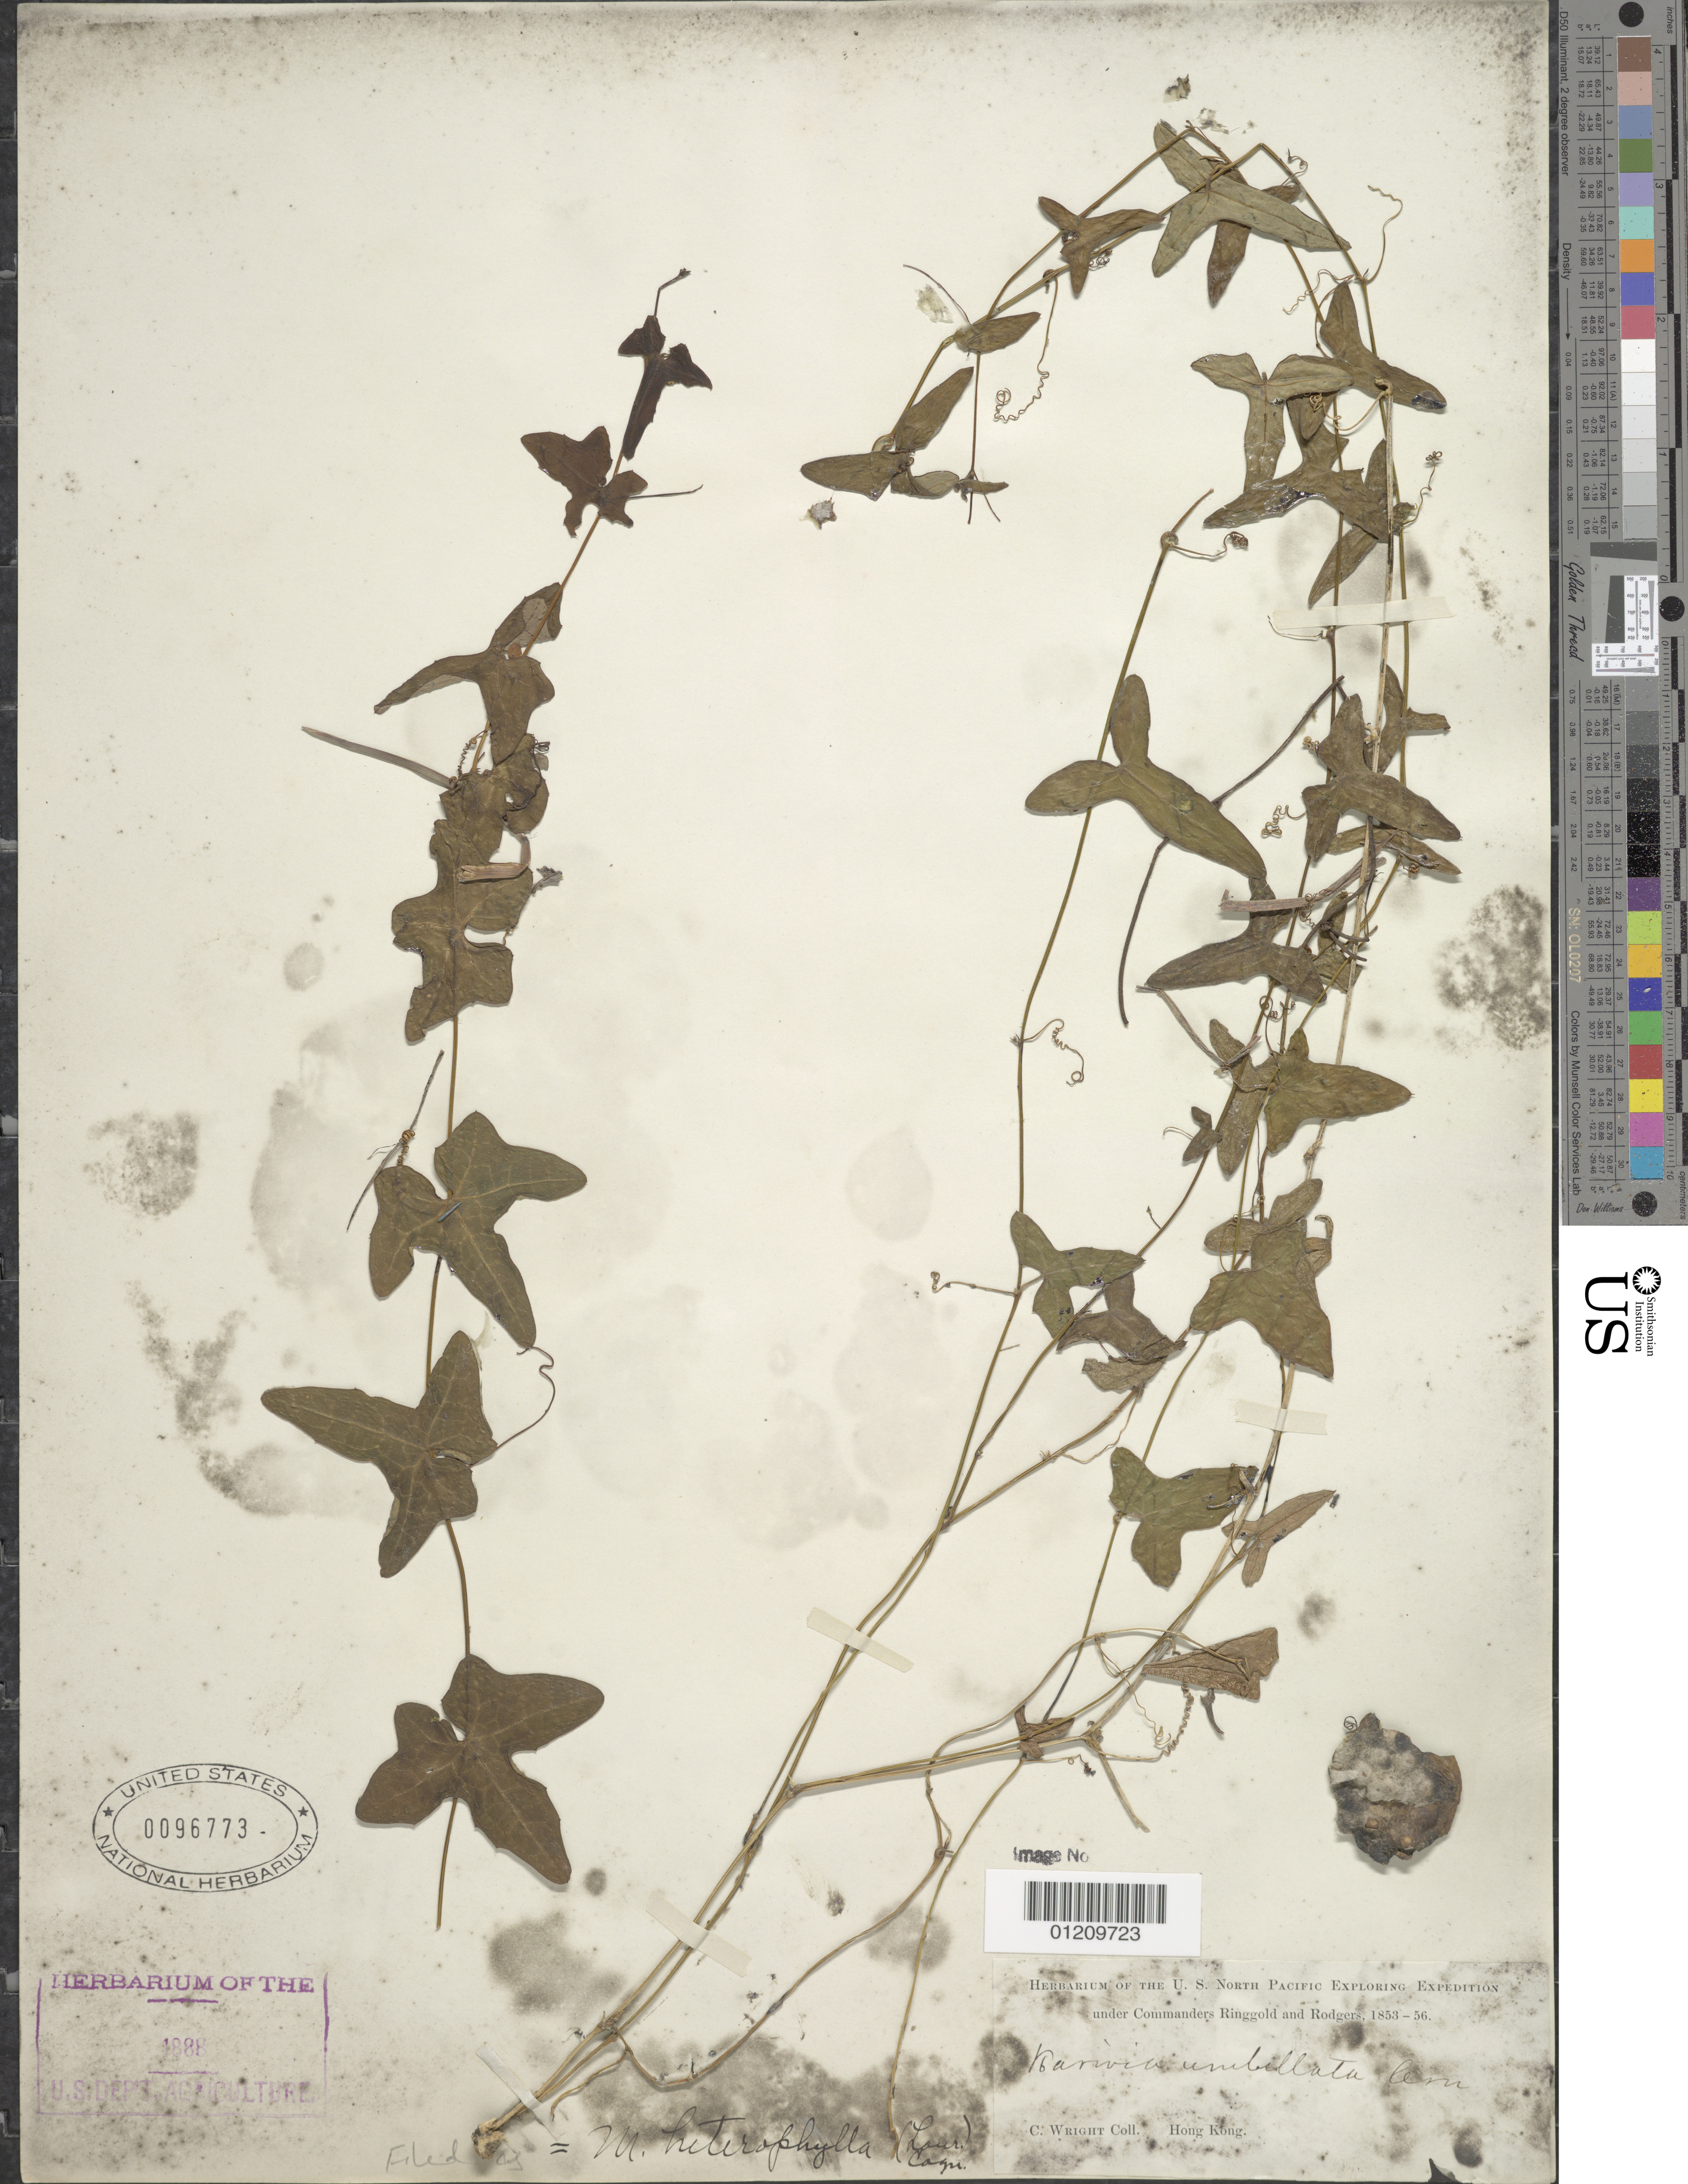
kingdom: Plantae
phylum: Tracheophyta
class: Magnoliopsida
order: Cucurbitales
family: Cucurbitaceae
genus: Melothria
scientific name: Melothria heterophylla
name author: (Lour.) Cogn.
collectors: C. Wright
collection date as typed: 1853 to -- -- 1856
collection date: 1853/1856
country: China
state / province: Hong Kong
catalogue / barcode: US 96773